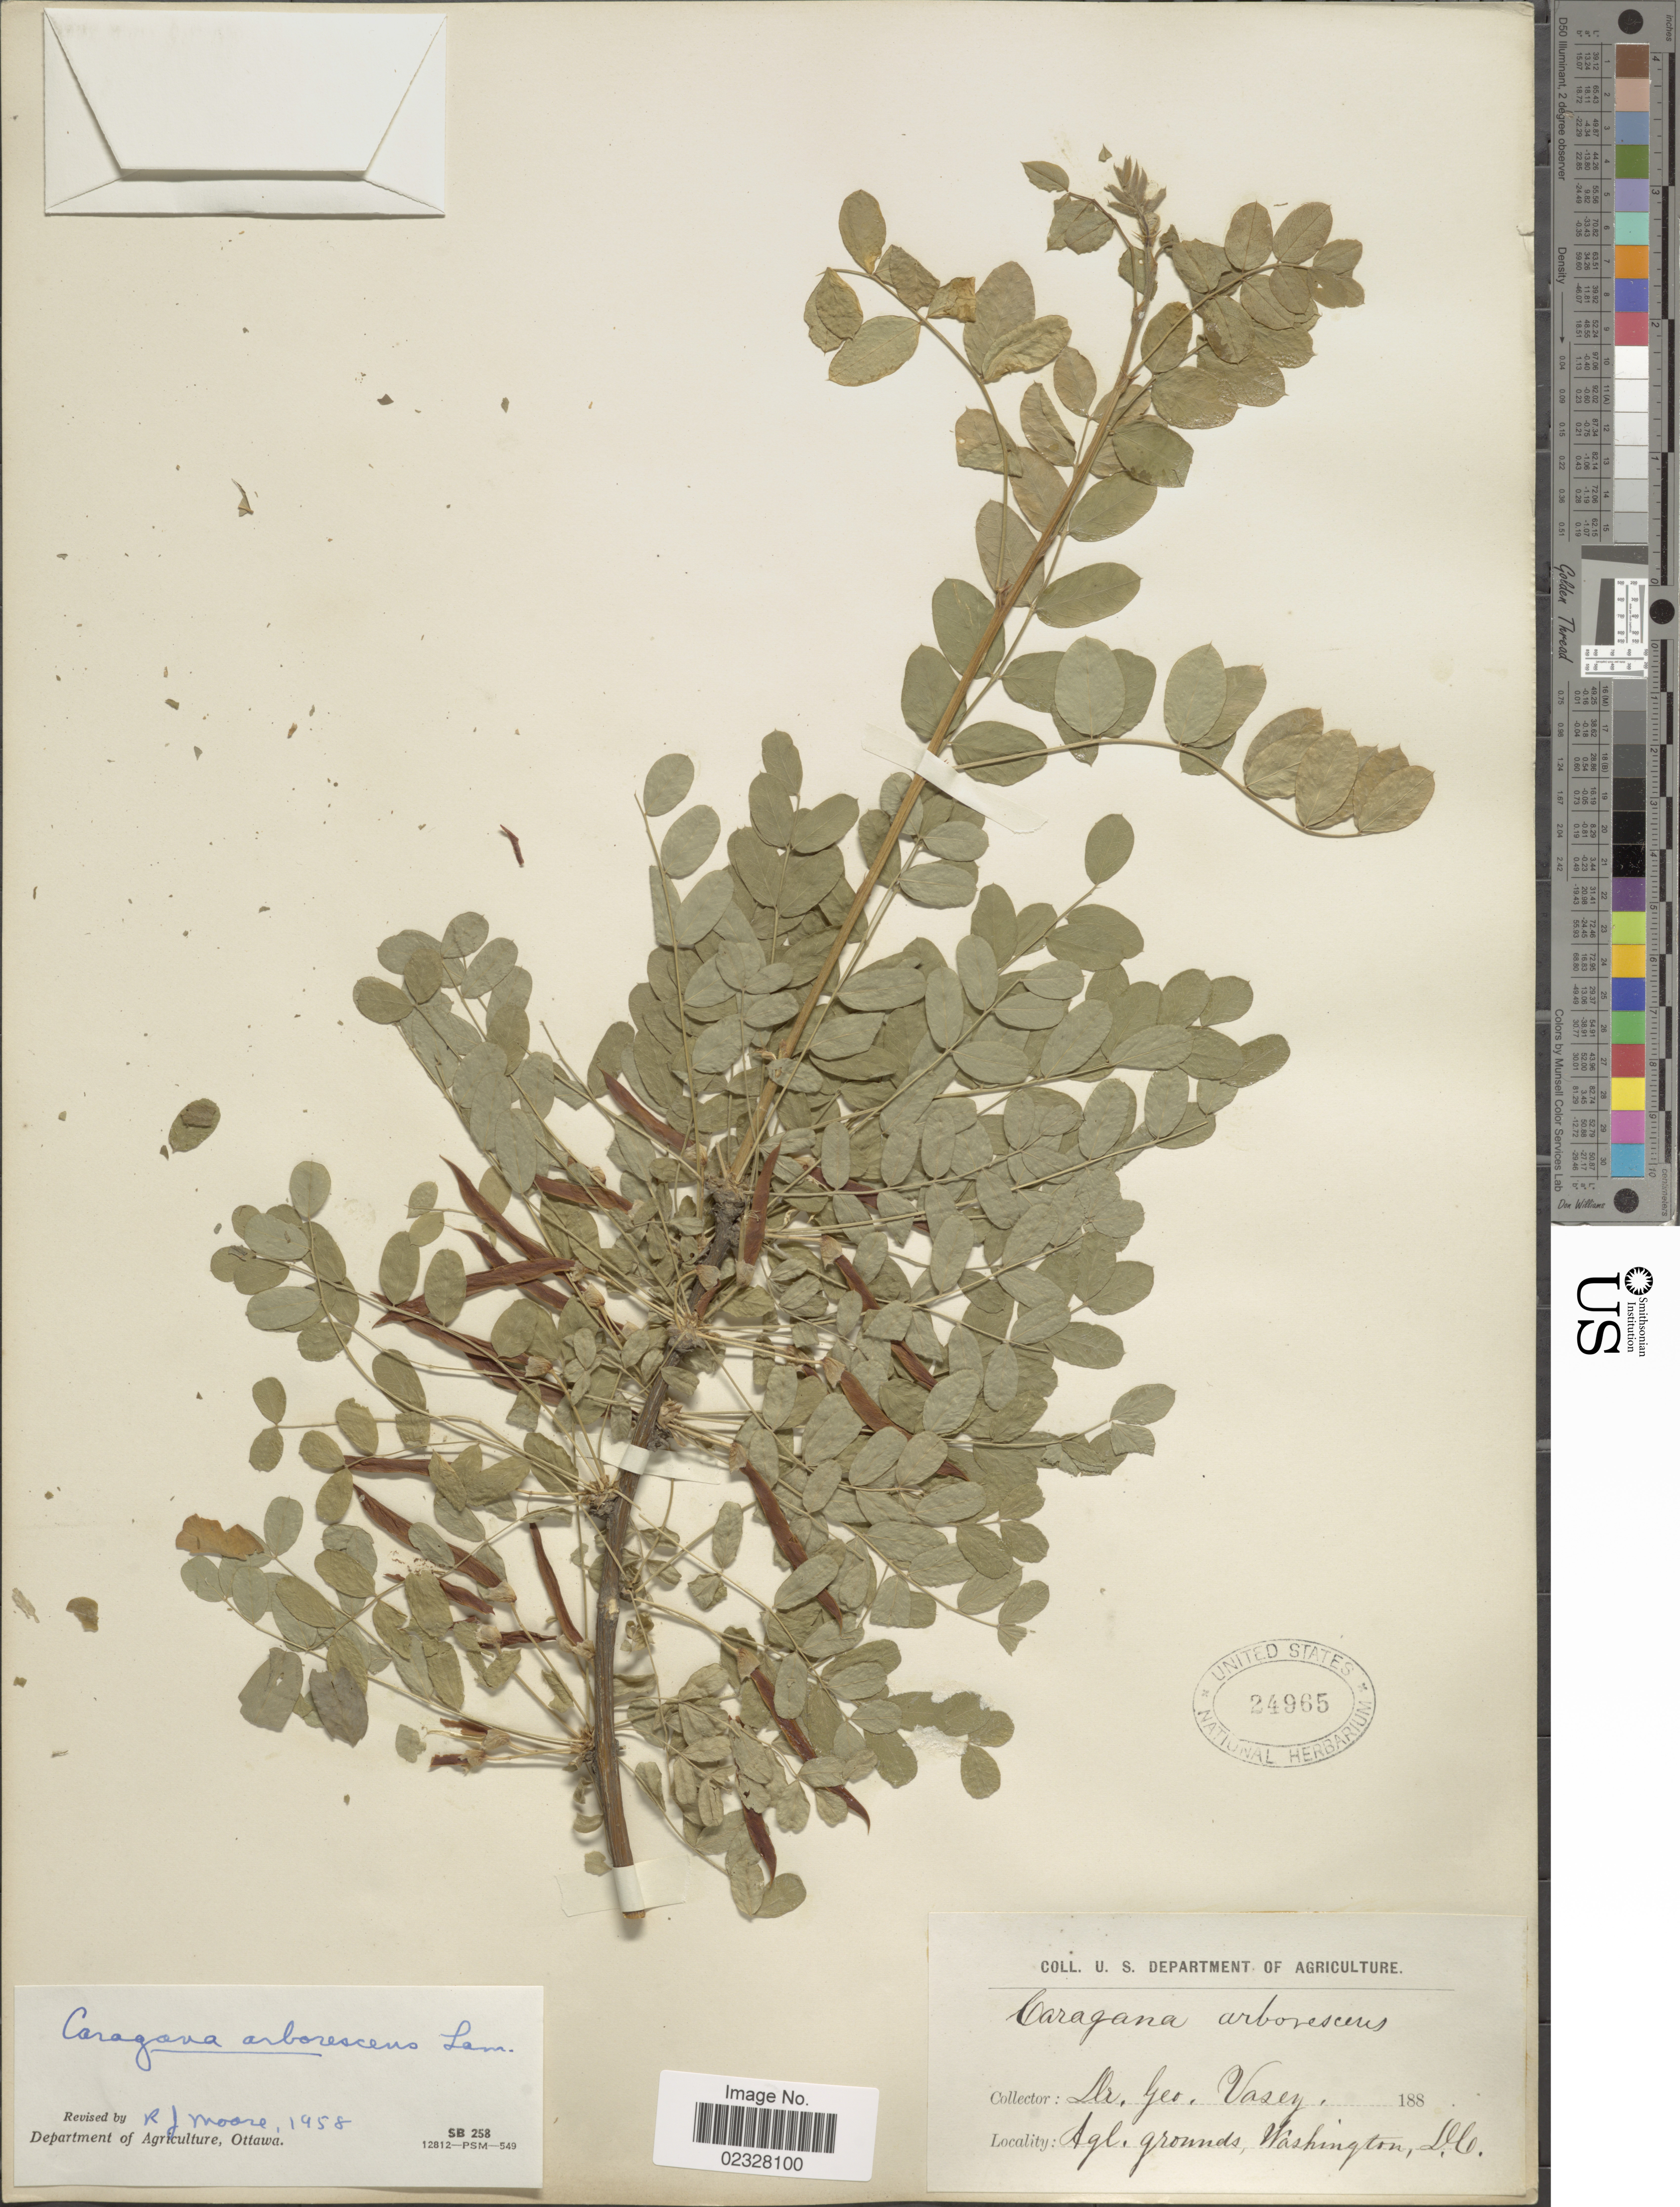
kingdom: Plantae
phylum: Tracheophyta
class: Magnoliopsida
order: Fabales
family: Fabaceae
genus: Caragana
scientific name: Caragana arborescens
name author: Lam.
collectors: G. Vasey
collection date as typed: Transcribed d/m/y: //188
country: United States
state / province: District of Columbia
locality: Agl. grounds, Washington, D.C.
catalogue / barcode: US 24965